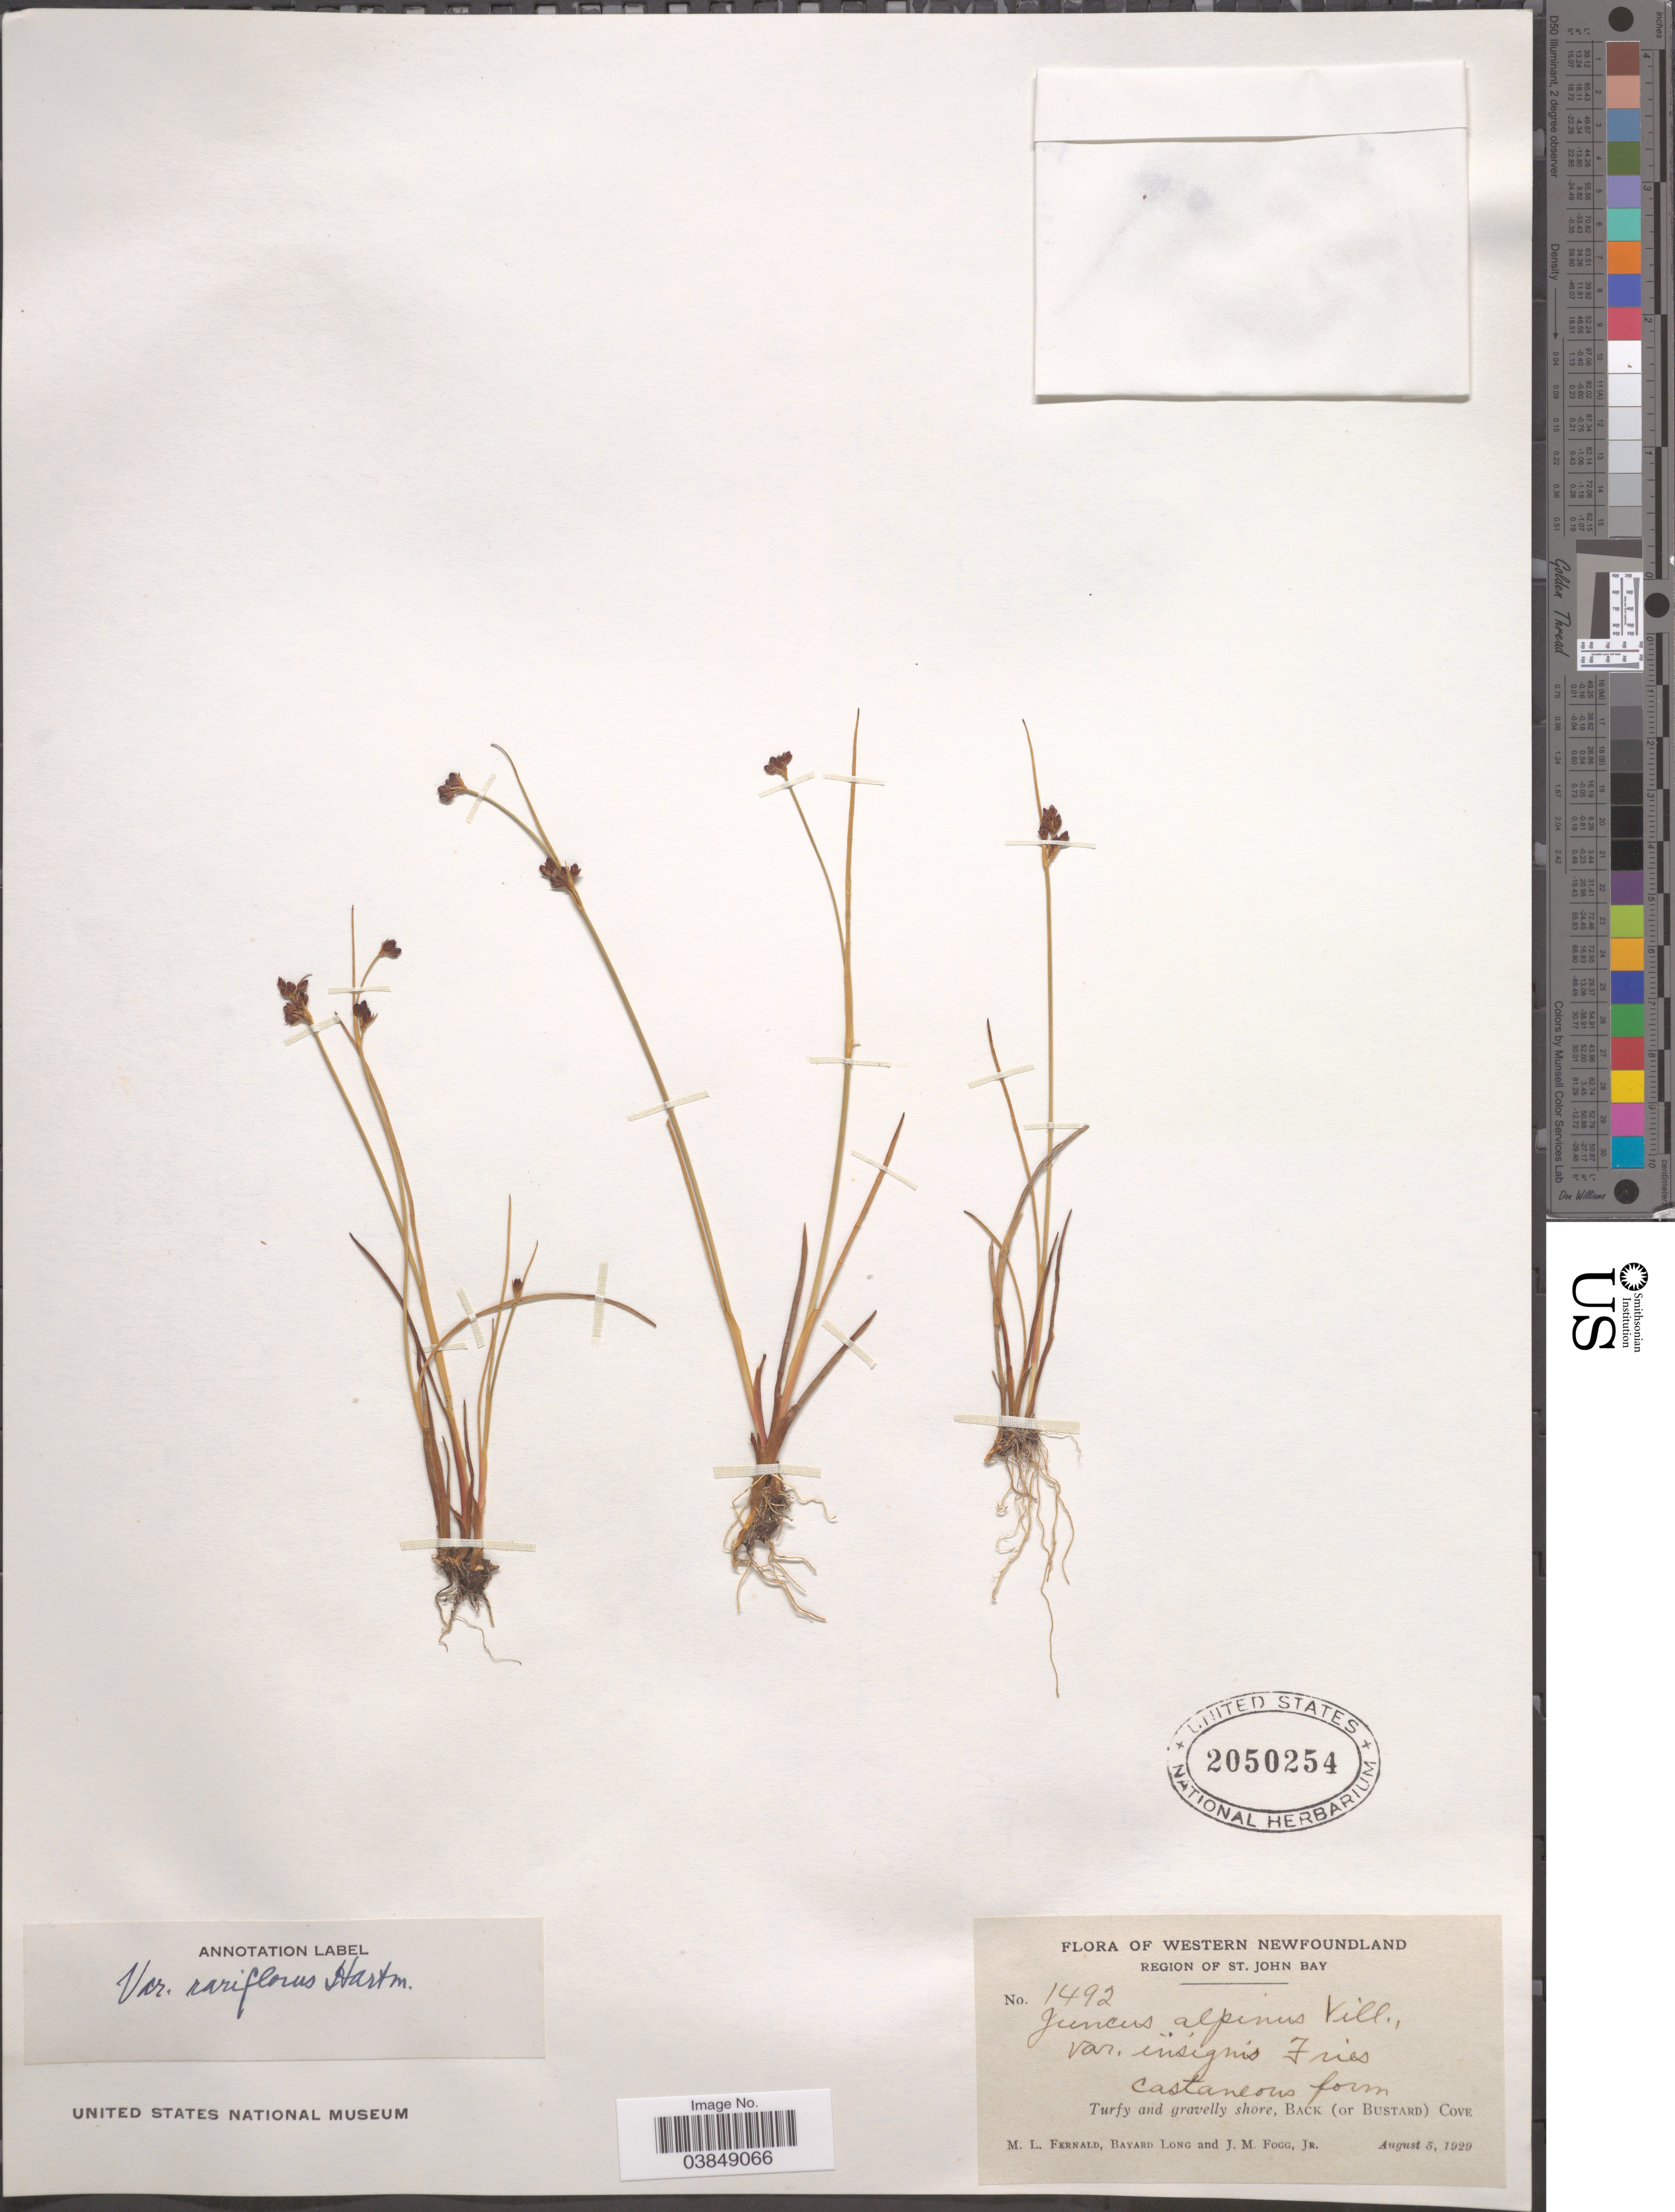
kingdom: Plantae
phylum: Tracheophyta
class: Liliopsida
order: Poales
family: Juncaceae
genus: Juncus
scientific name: Juncus alpinus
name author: Vill.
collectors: M. L. Fernald, B. Long & J. Fogg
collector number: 1492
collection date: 1929-08-05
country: Canada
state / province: Newfoundland and Labrador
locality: Western Newfoundland. Region of St. John Bay. Turfy and gravelly shore, Back (or Bustard) Cove.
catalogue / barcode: US 2050254